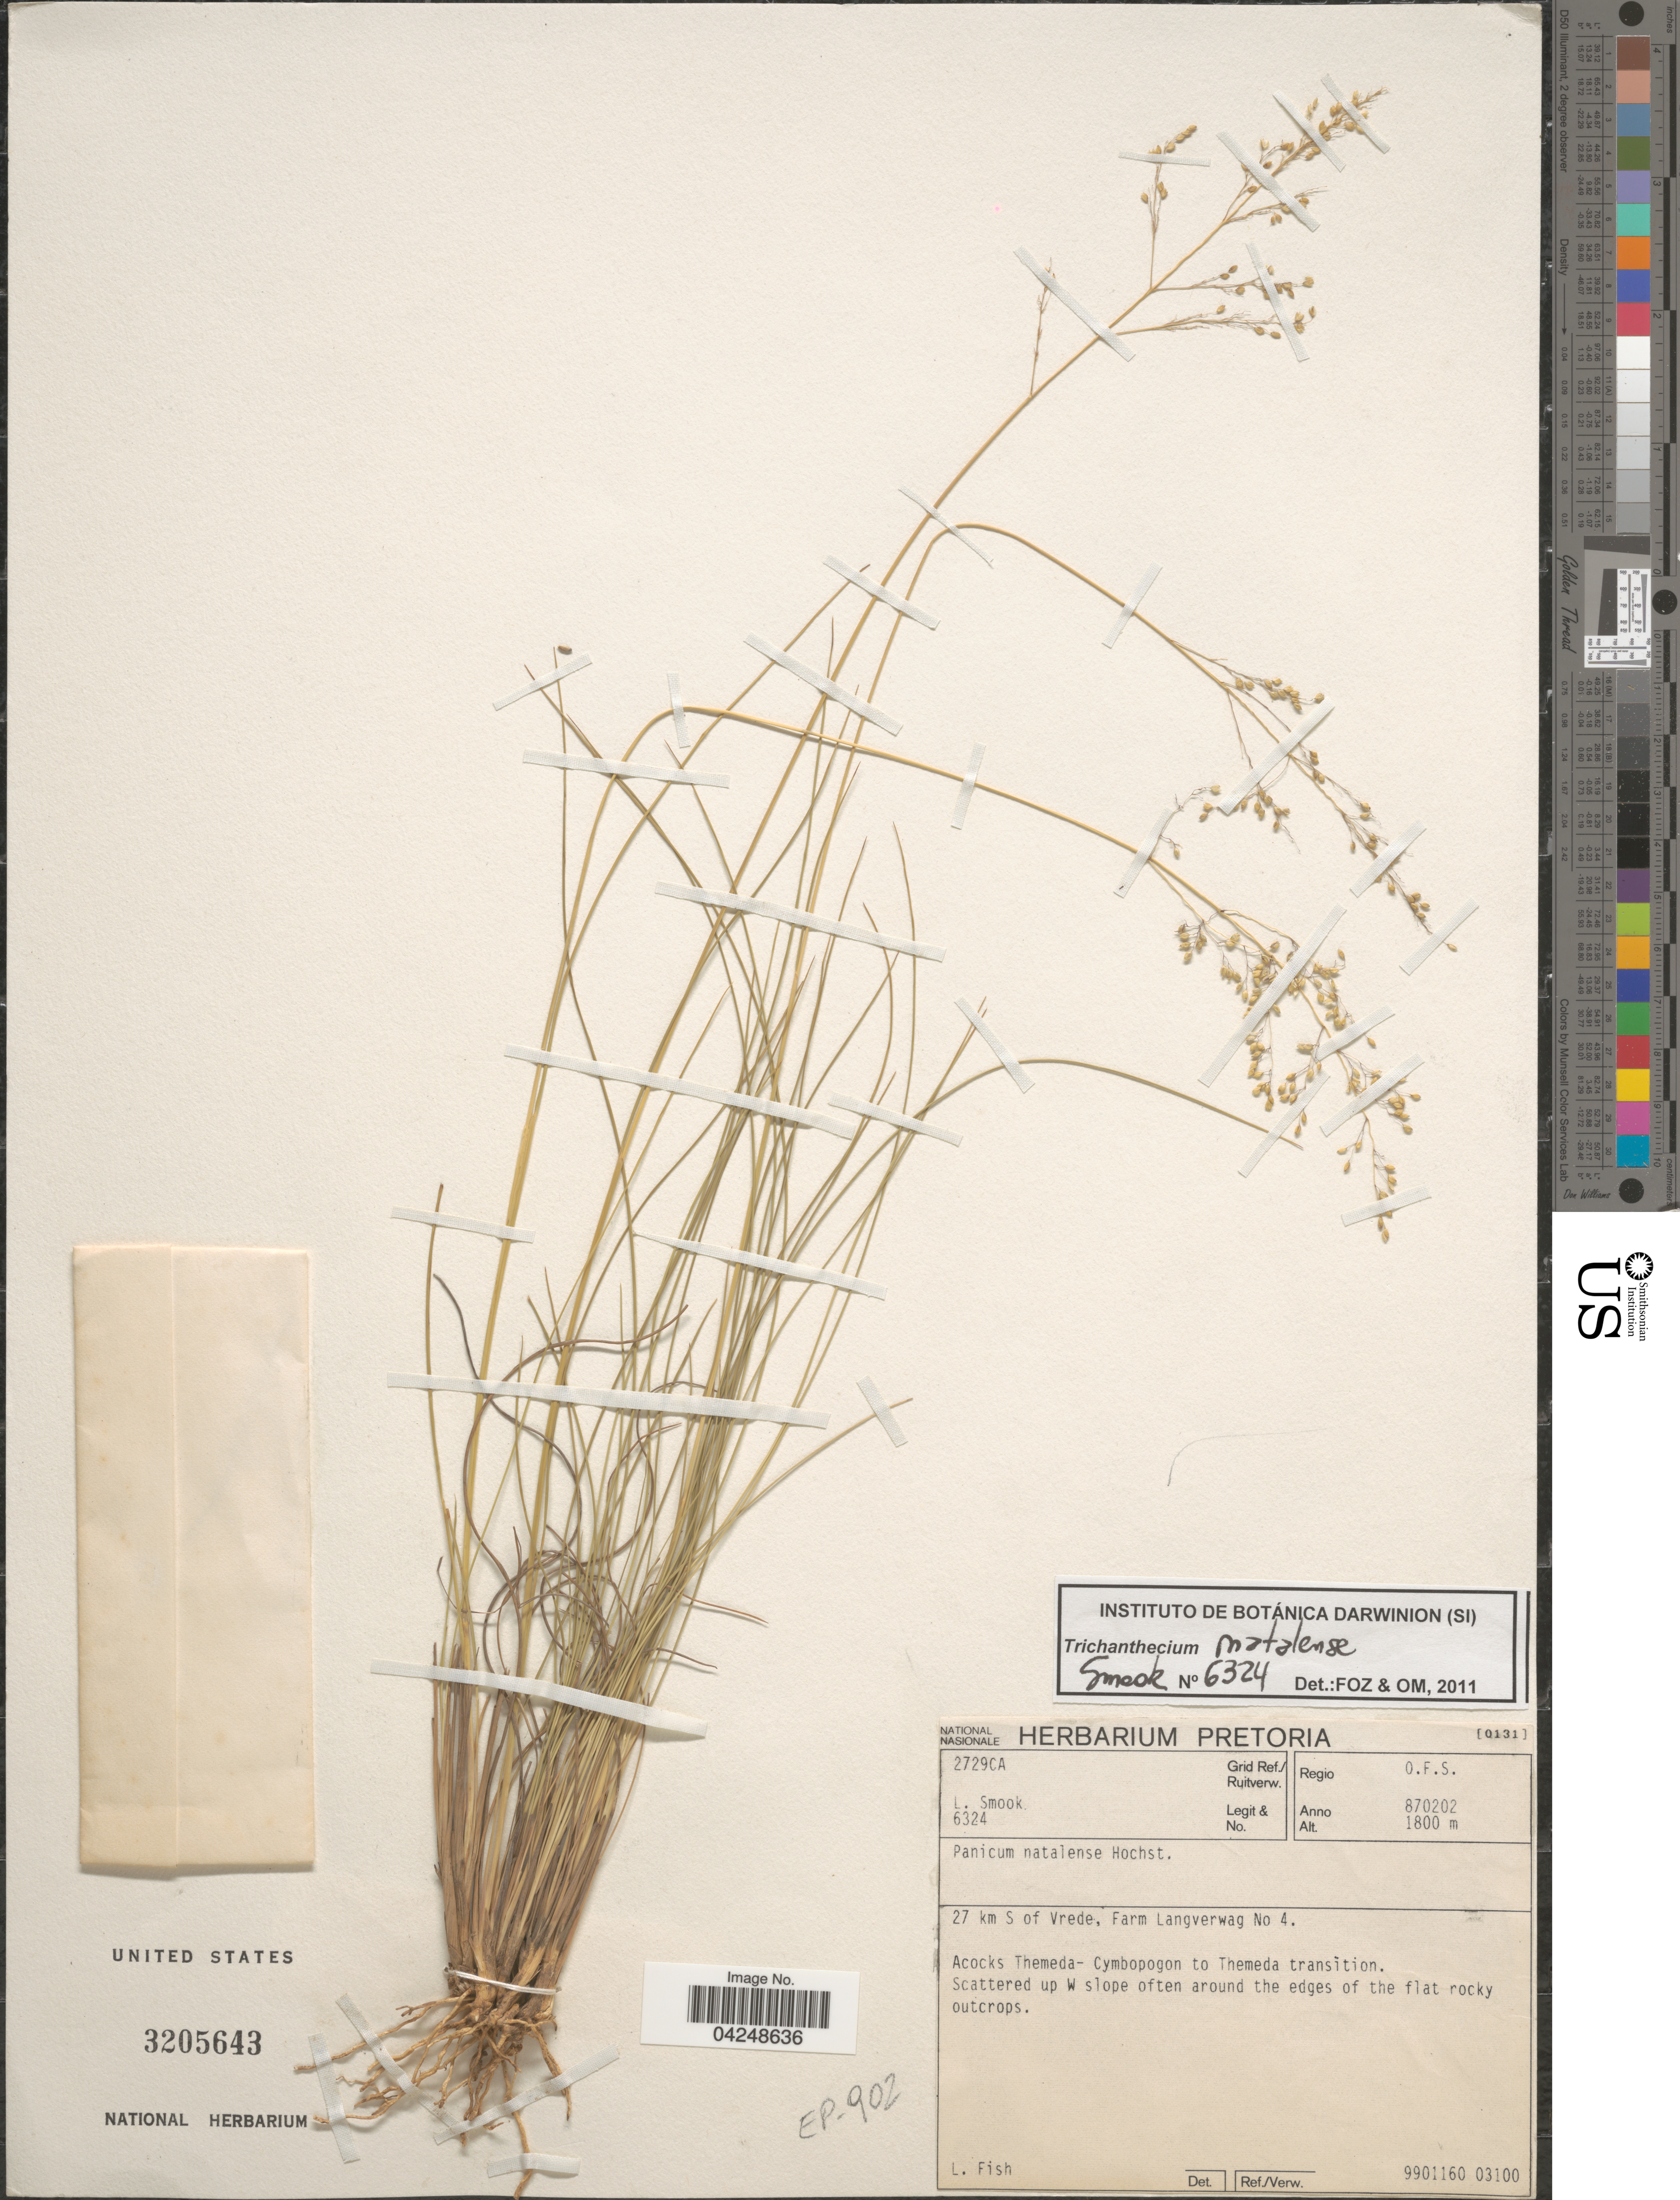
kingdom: Plantae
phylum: Tracheophyta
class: Liliopsida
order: Poales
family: Poaceae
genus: Trichanthecium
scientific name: Trichanthecium natalense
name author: (Hochst.) Zuloaga & Morrone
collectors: L. Smook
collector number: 6324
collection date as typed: Transcribed d/m/y: 2/2/87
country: South Africa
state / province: Free State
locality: Grid Ref./ Ruitverw. 2729CA. Regio O.F.S. 27 km S of Vrede, Farm Langverwag No 4.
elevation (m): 1800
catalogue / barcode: US 3205643